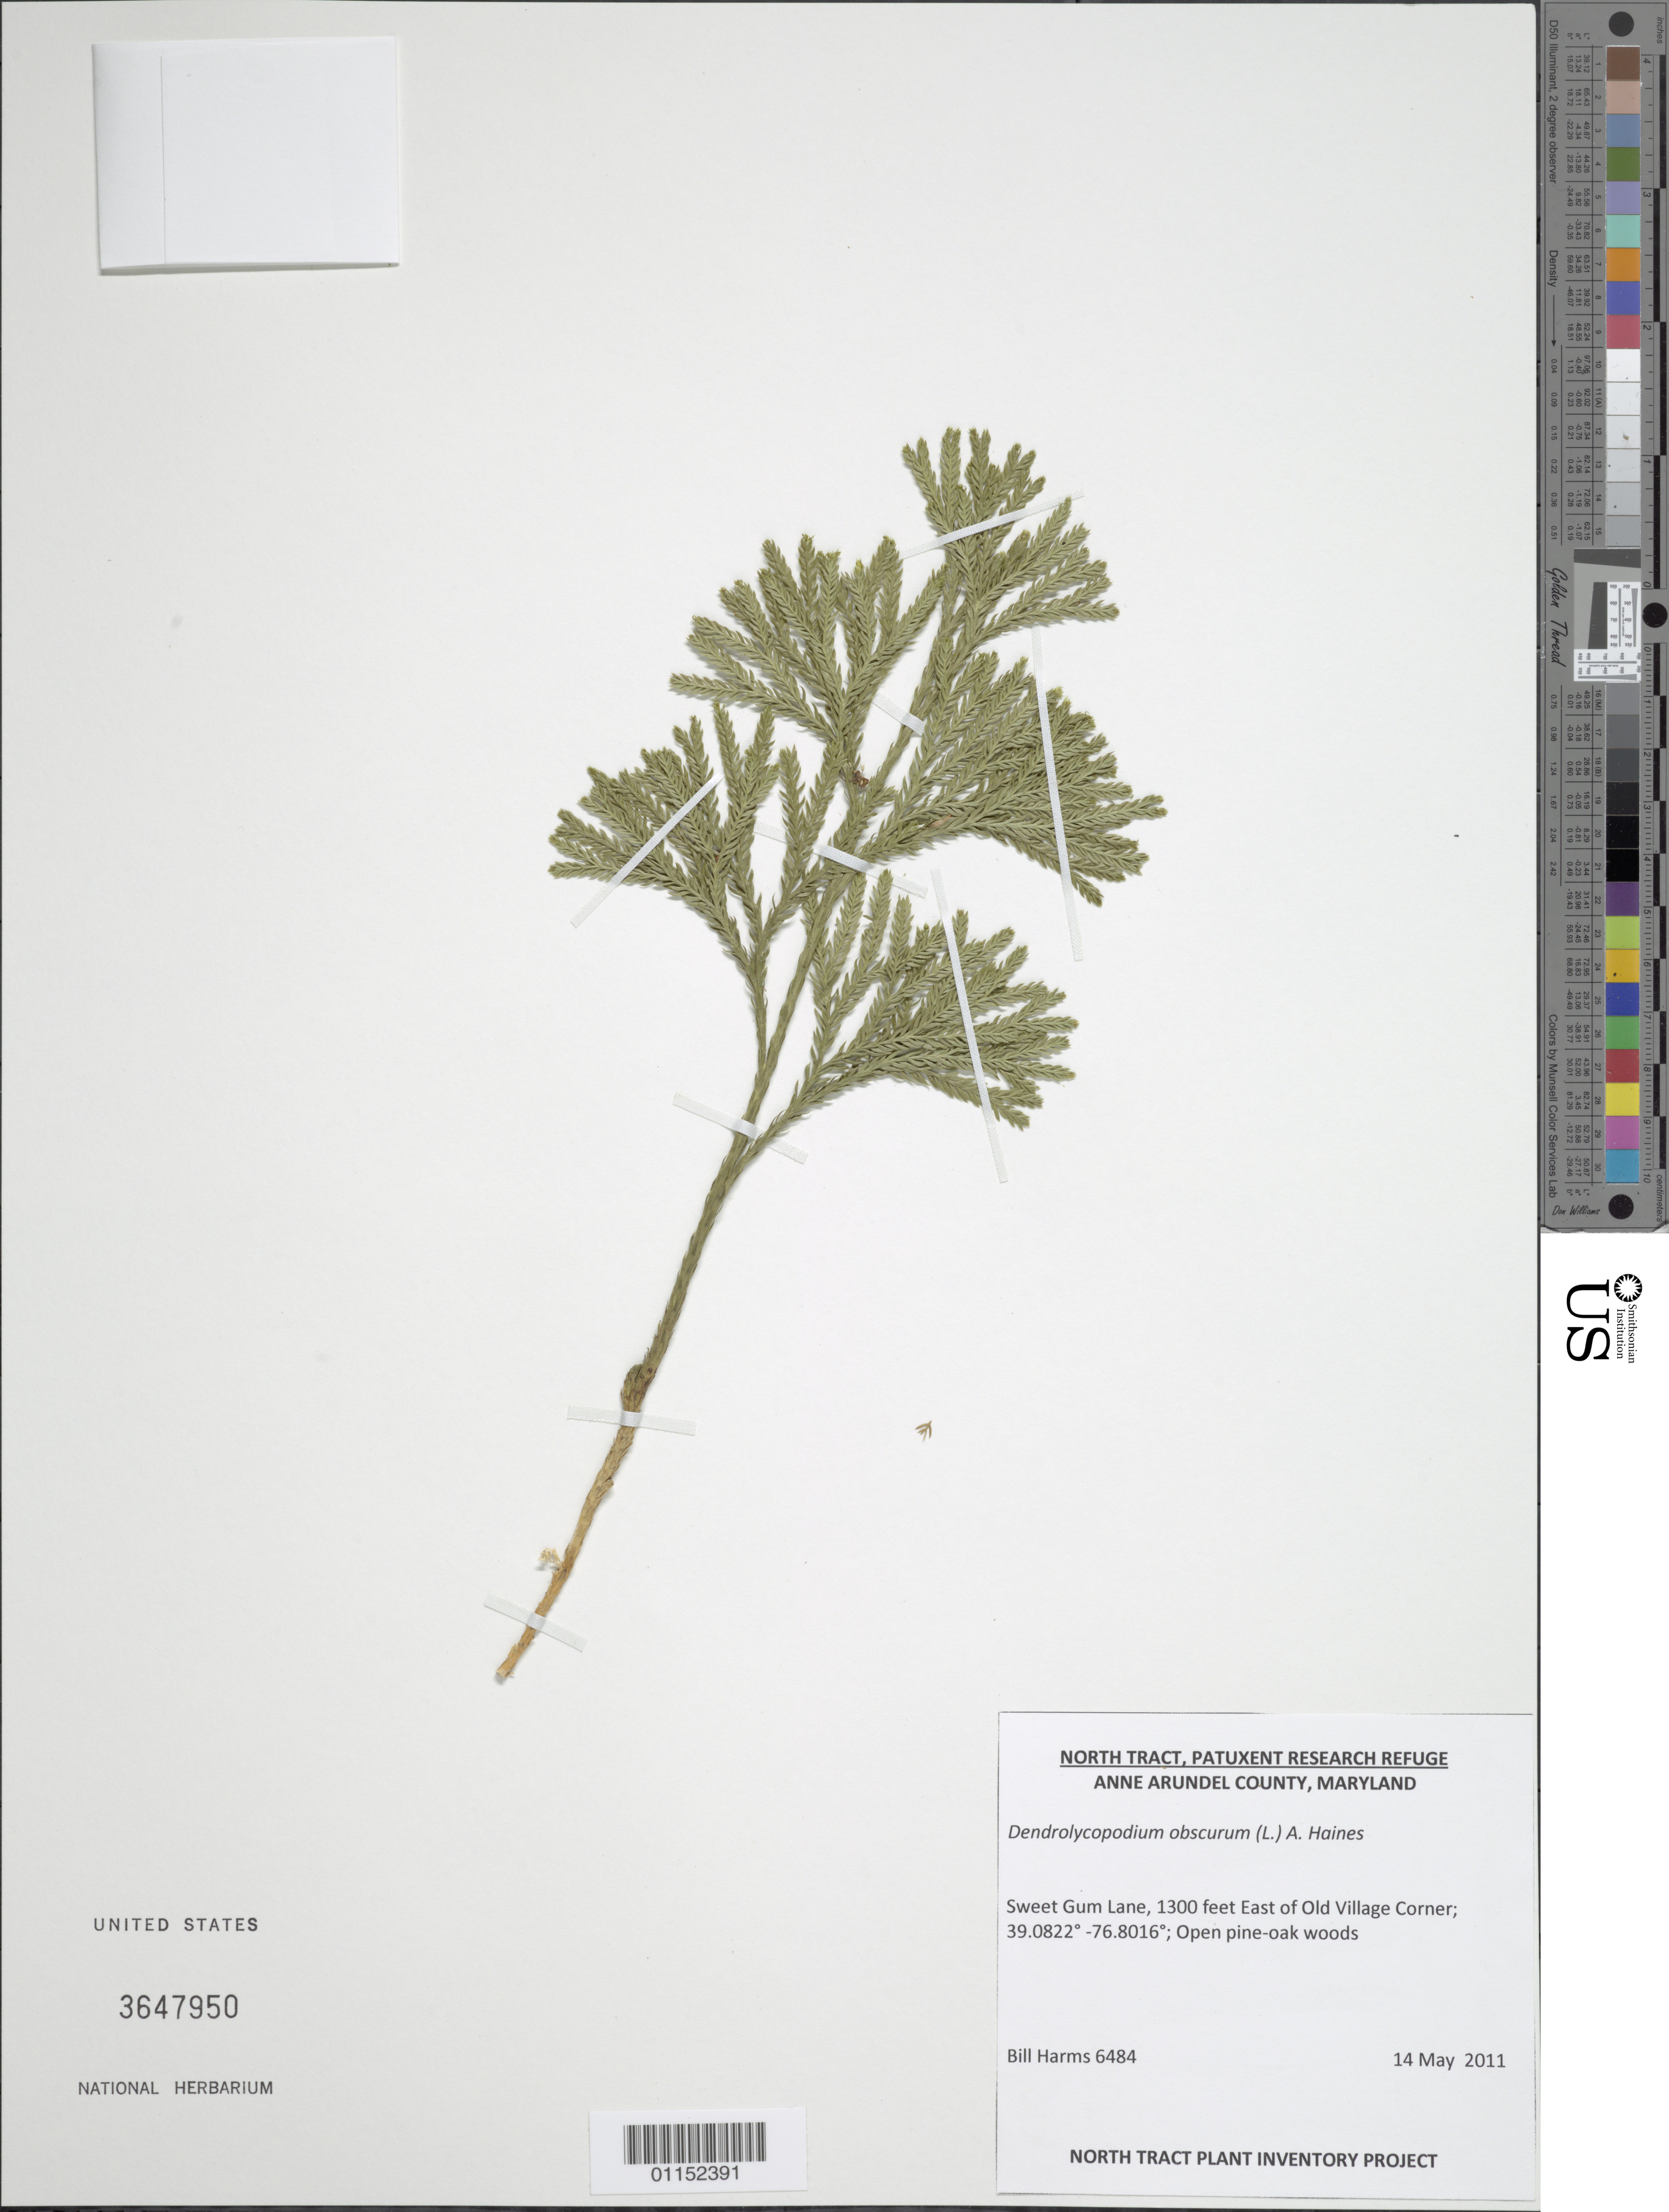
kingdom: Plantae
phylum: Tracheophyta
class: Lycopodiopsida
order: Lycopodiales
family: Lycopodiaceae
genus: Dendrolycopodium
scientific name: Dendrolycopodium obscurum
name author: (L.) A. Haines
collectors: B. Harms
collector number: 6484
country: United States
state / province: Maryland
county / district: Anne Arundel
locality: North Tract, Patuxent Research Refuge, Sweet Gum Lane, 1300 ft E of Old Village Corner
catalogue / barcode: US 3647950